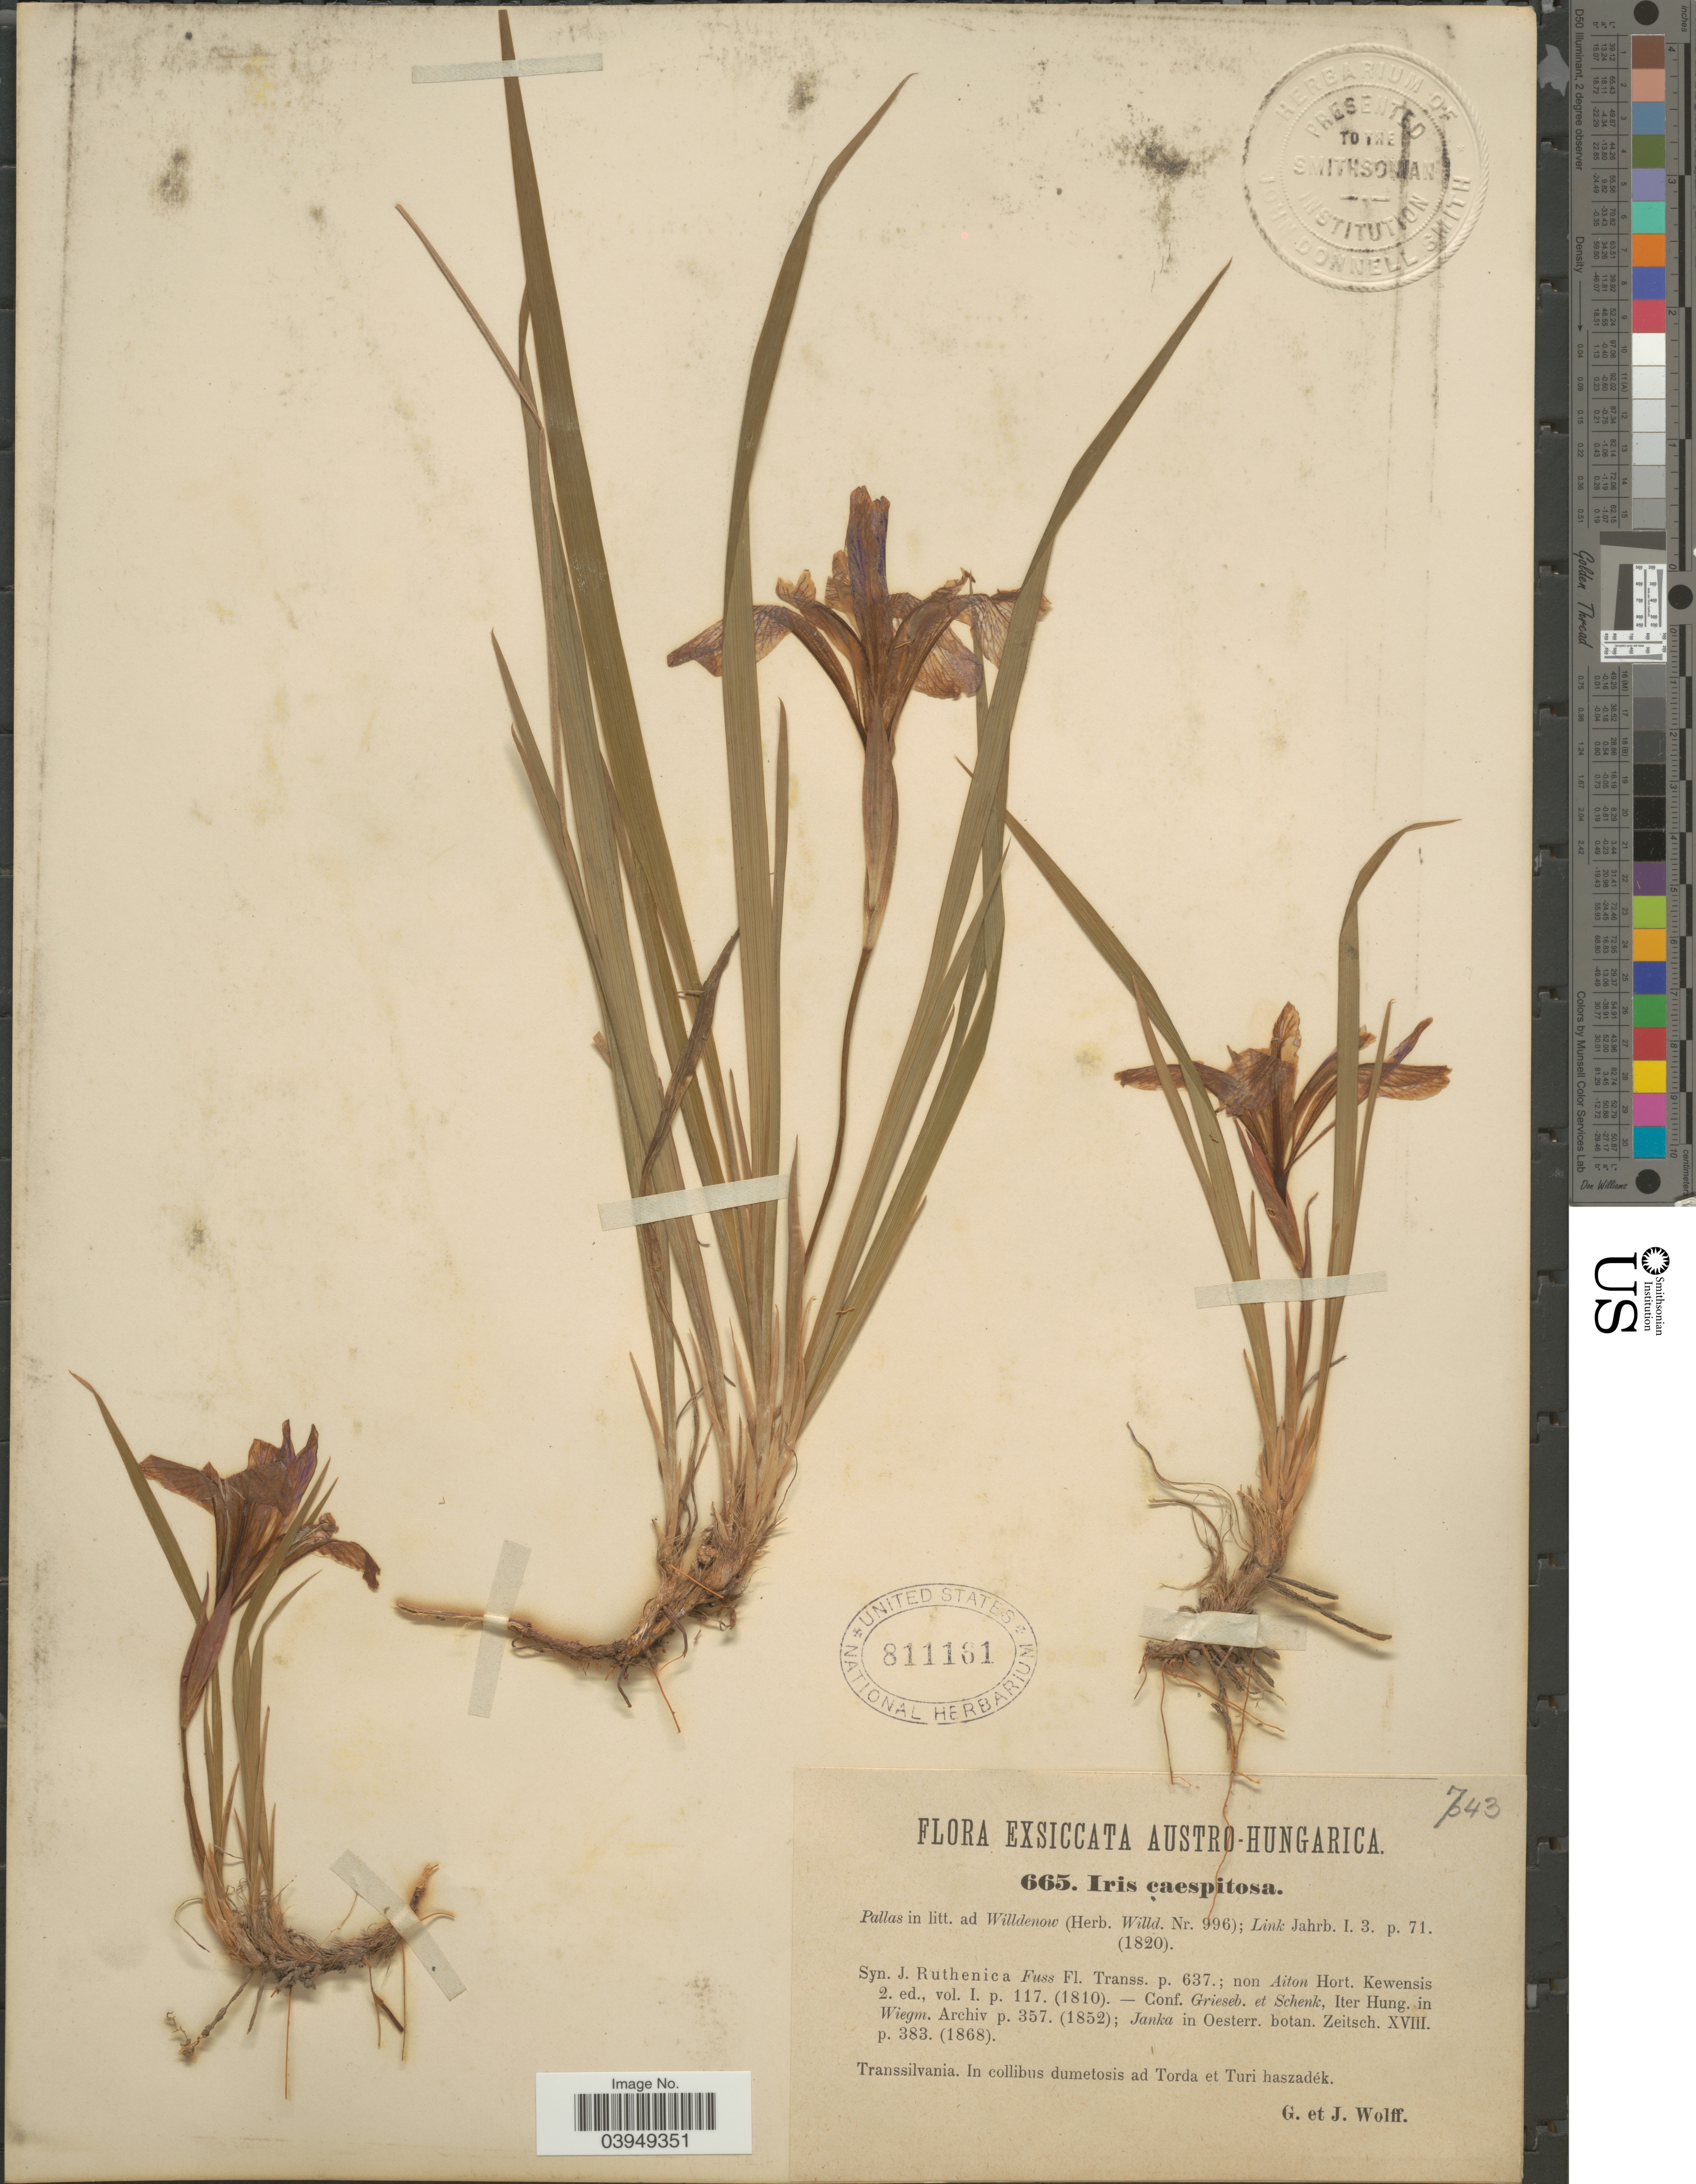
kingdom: Plantae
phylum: Tracheophyta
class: Liliopsida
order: Asparagales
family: Iridaceae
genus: Iris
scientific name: Iris caespitosa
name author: Pall. ex Link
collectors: G. Wolff & J. Wolff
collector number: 665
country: Romania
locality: Austro-hungarica. Transsilvania. In collibus dumetosis ad Torda et Turi haszadék.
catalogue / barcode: US 811161